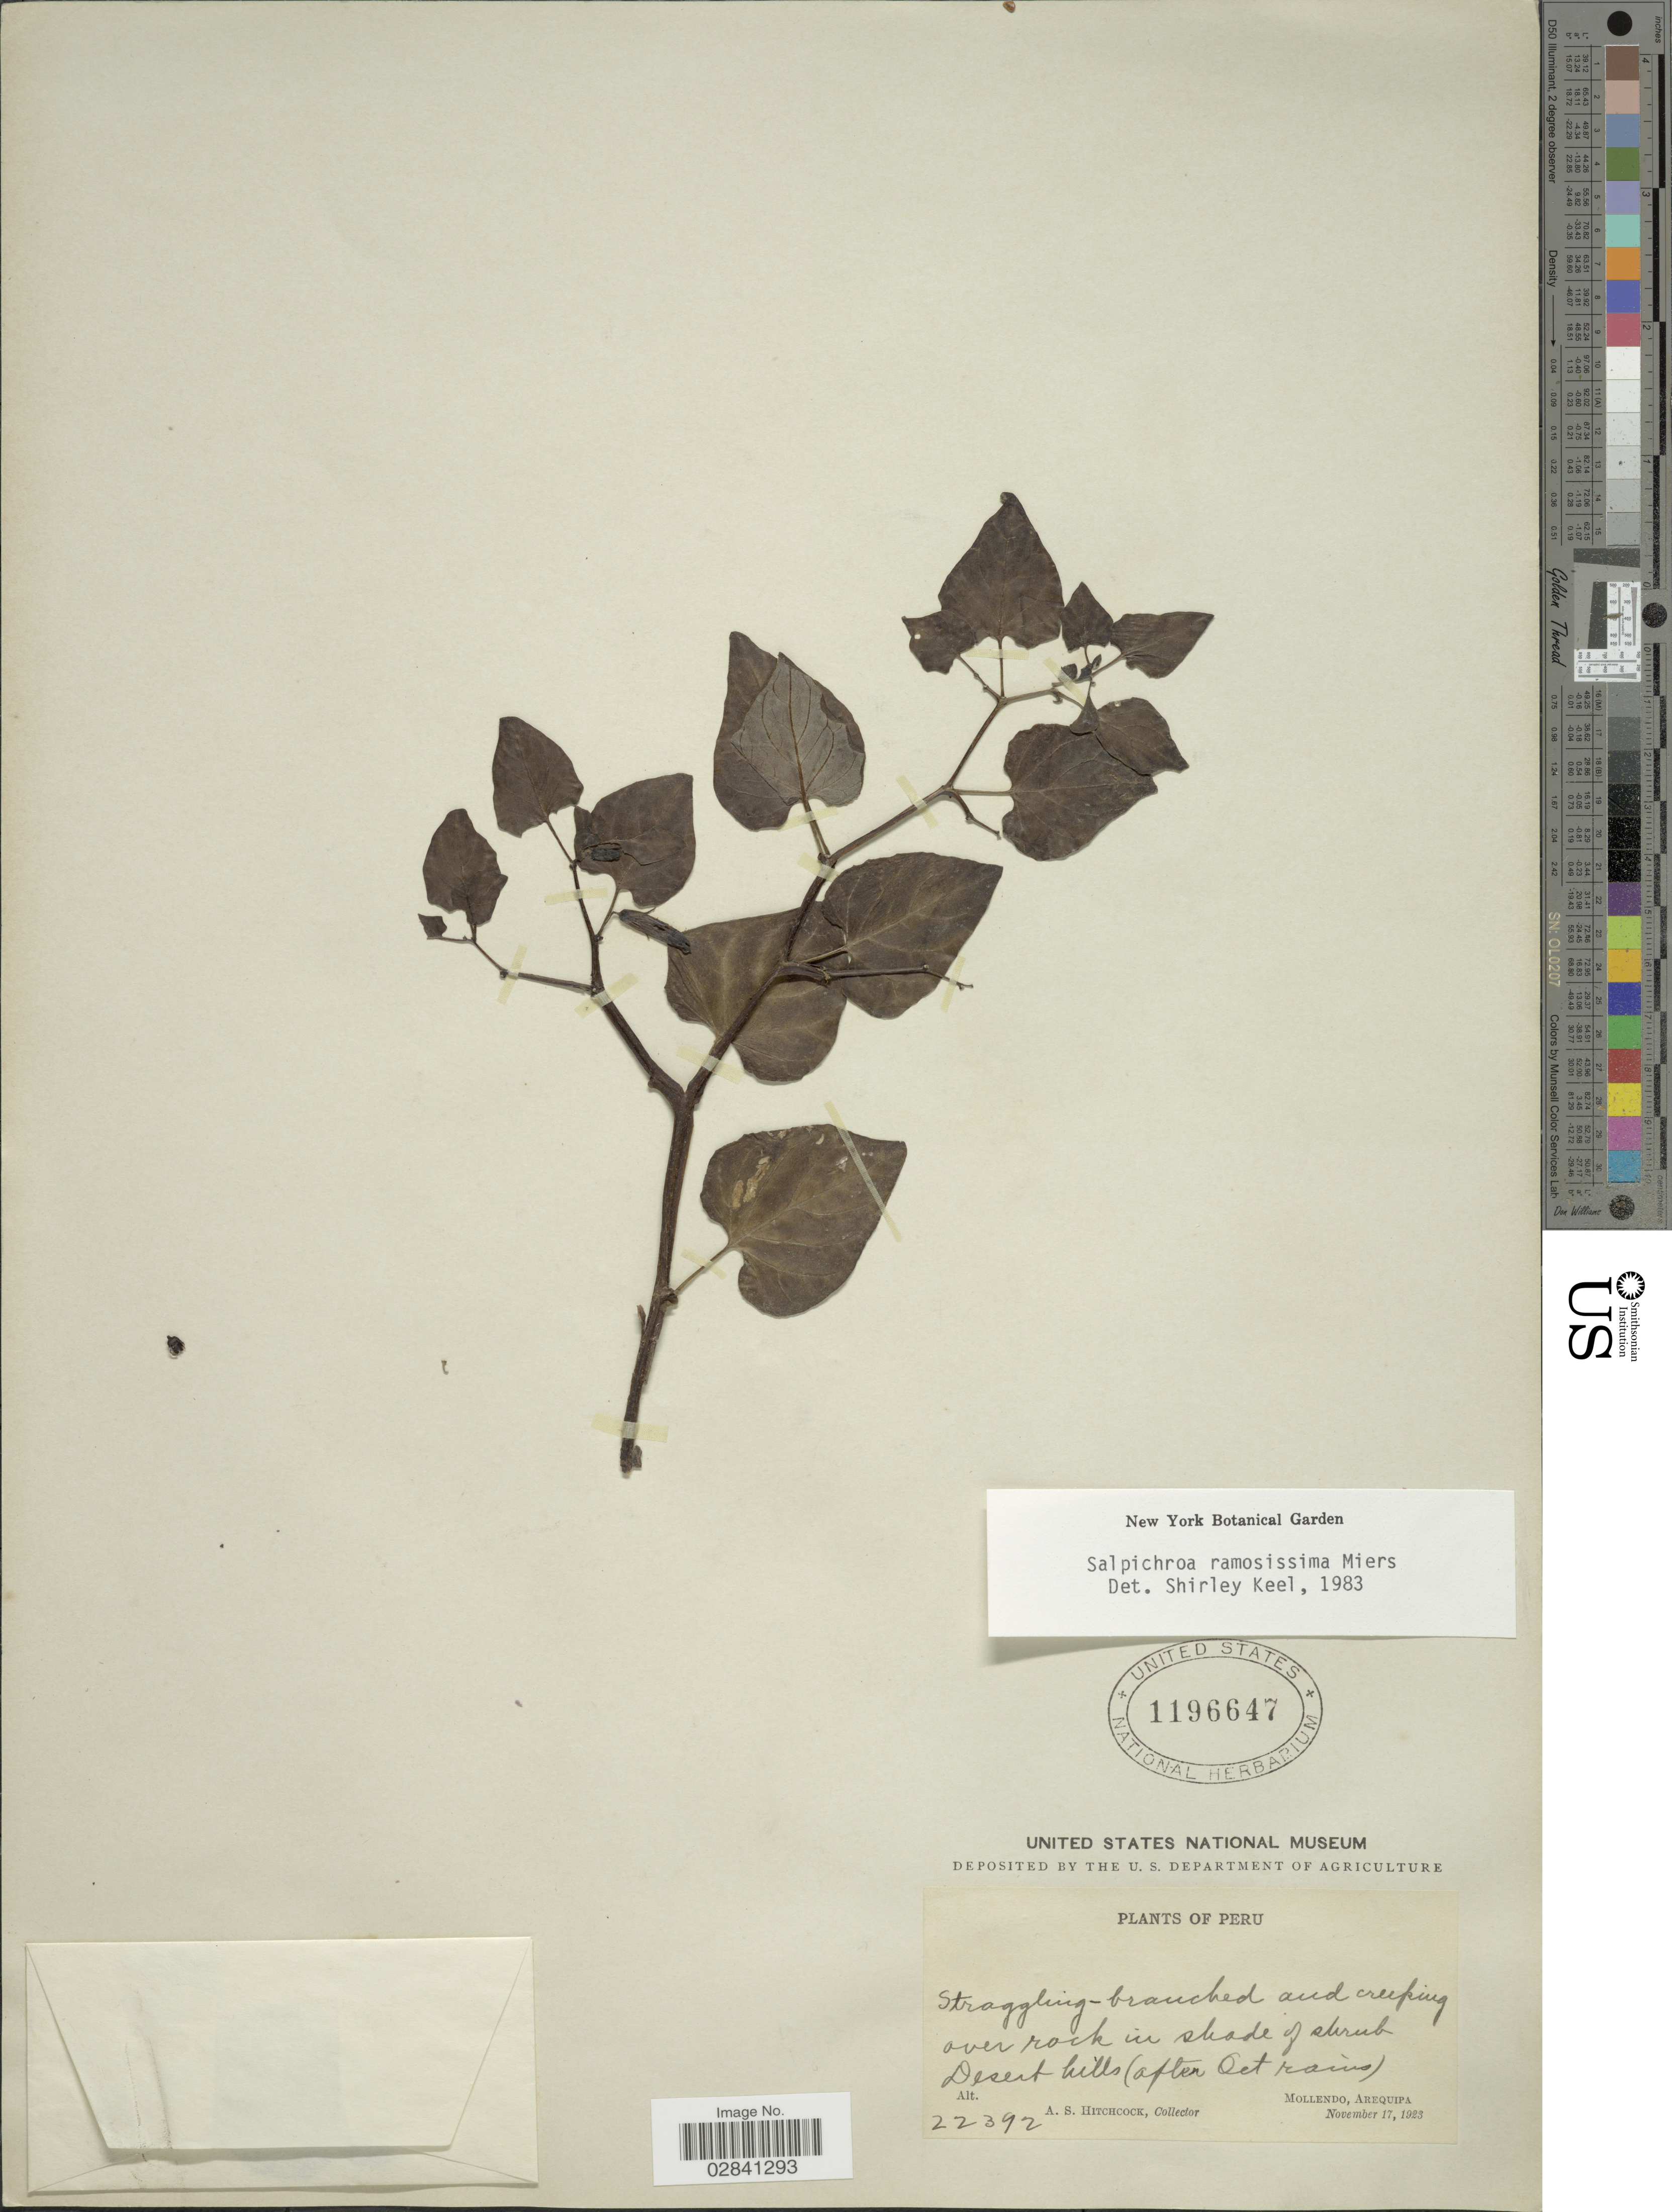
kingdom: Plantae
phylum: Tracheophyta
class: Magnoliopsida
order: Solanales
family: Solanaceae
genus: Salpichroa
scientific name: Salpichroa ramosissima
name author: Miers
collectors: A. S. Hitchcock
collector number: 22392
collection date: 1923-11-17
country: Peru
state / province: Arequipa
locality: Mollendo.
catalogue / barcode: US 1196647